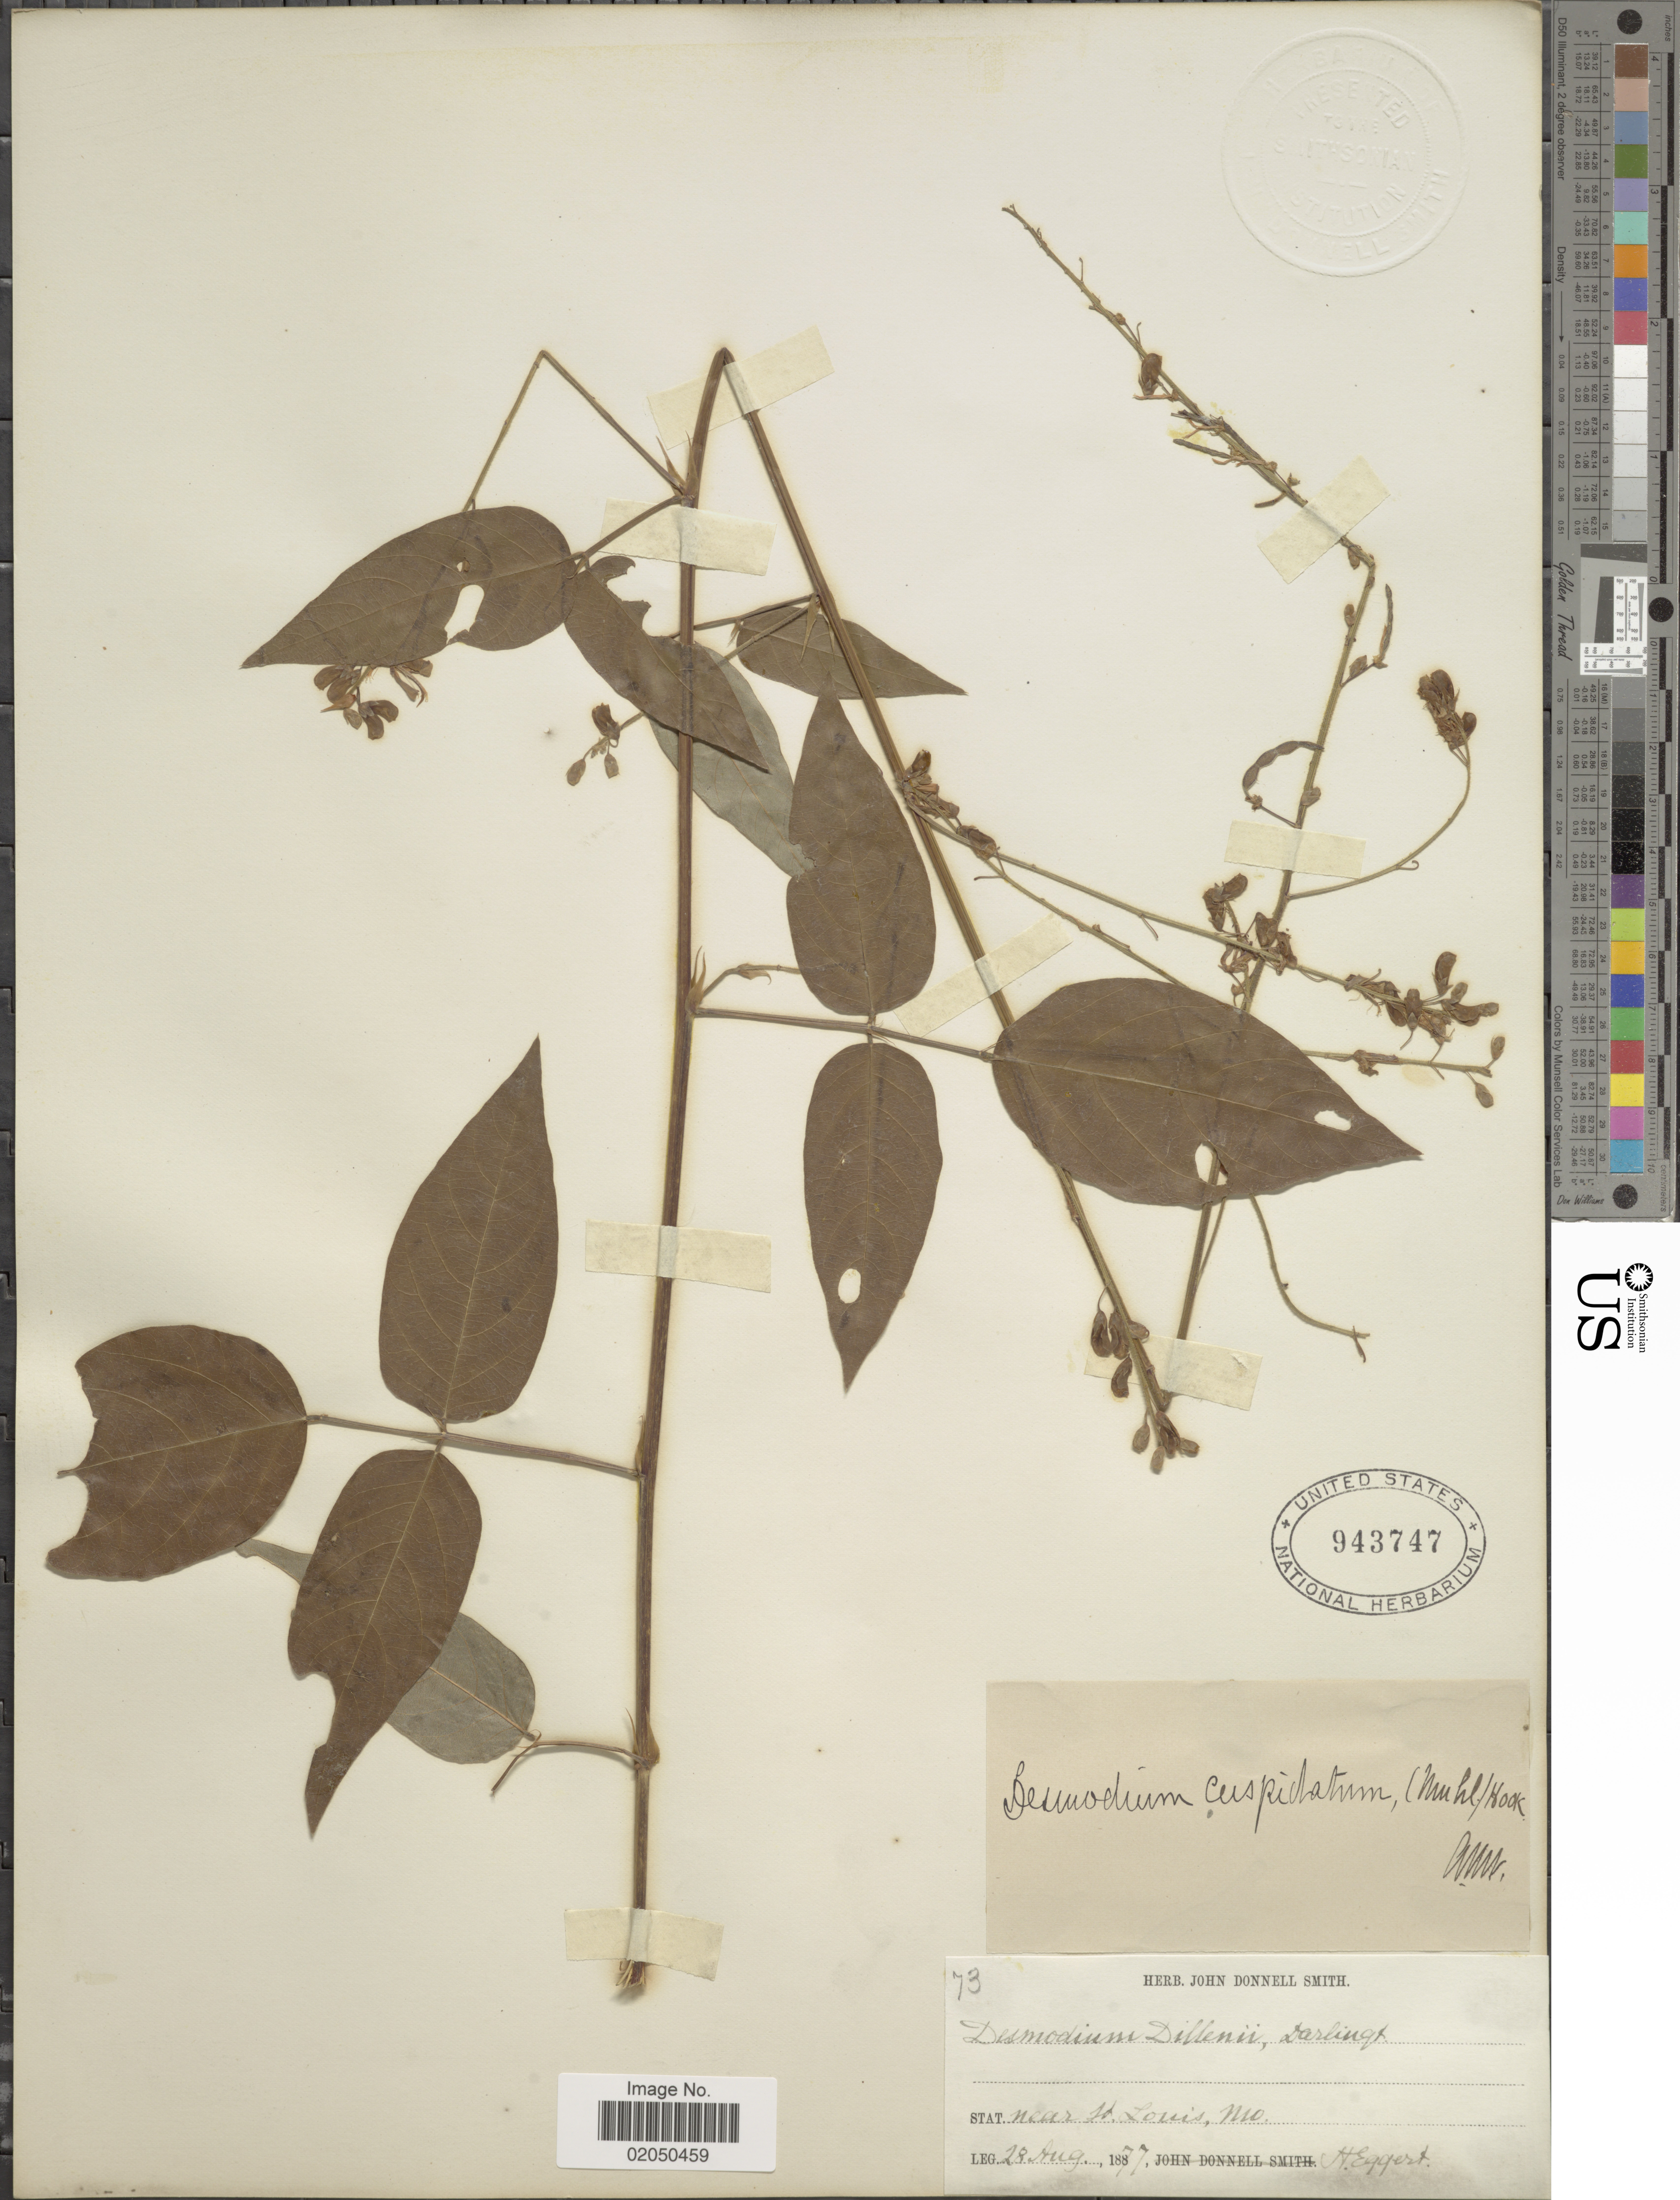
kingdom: Plantae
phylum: Tracheophyta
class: Magnoliopsida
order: Fabales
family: Fabaceae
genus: Desmodium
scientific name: Desmodium cuspidatum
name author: (Muhl. ex Willd.) Loudon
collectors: H. Eggert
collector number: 73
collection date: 1877-08-28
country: United States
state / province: Missouri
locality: Near St. Louis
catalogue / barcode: US 943747